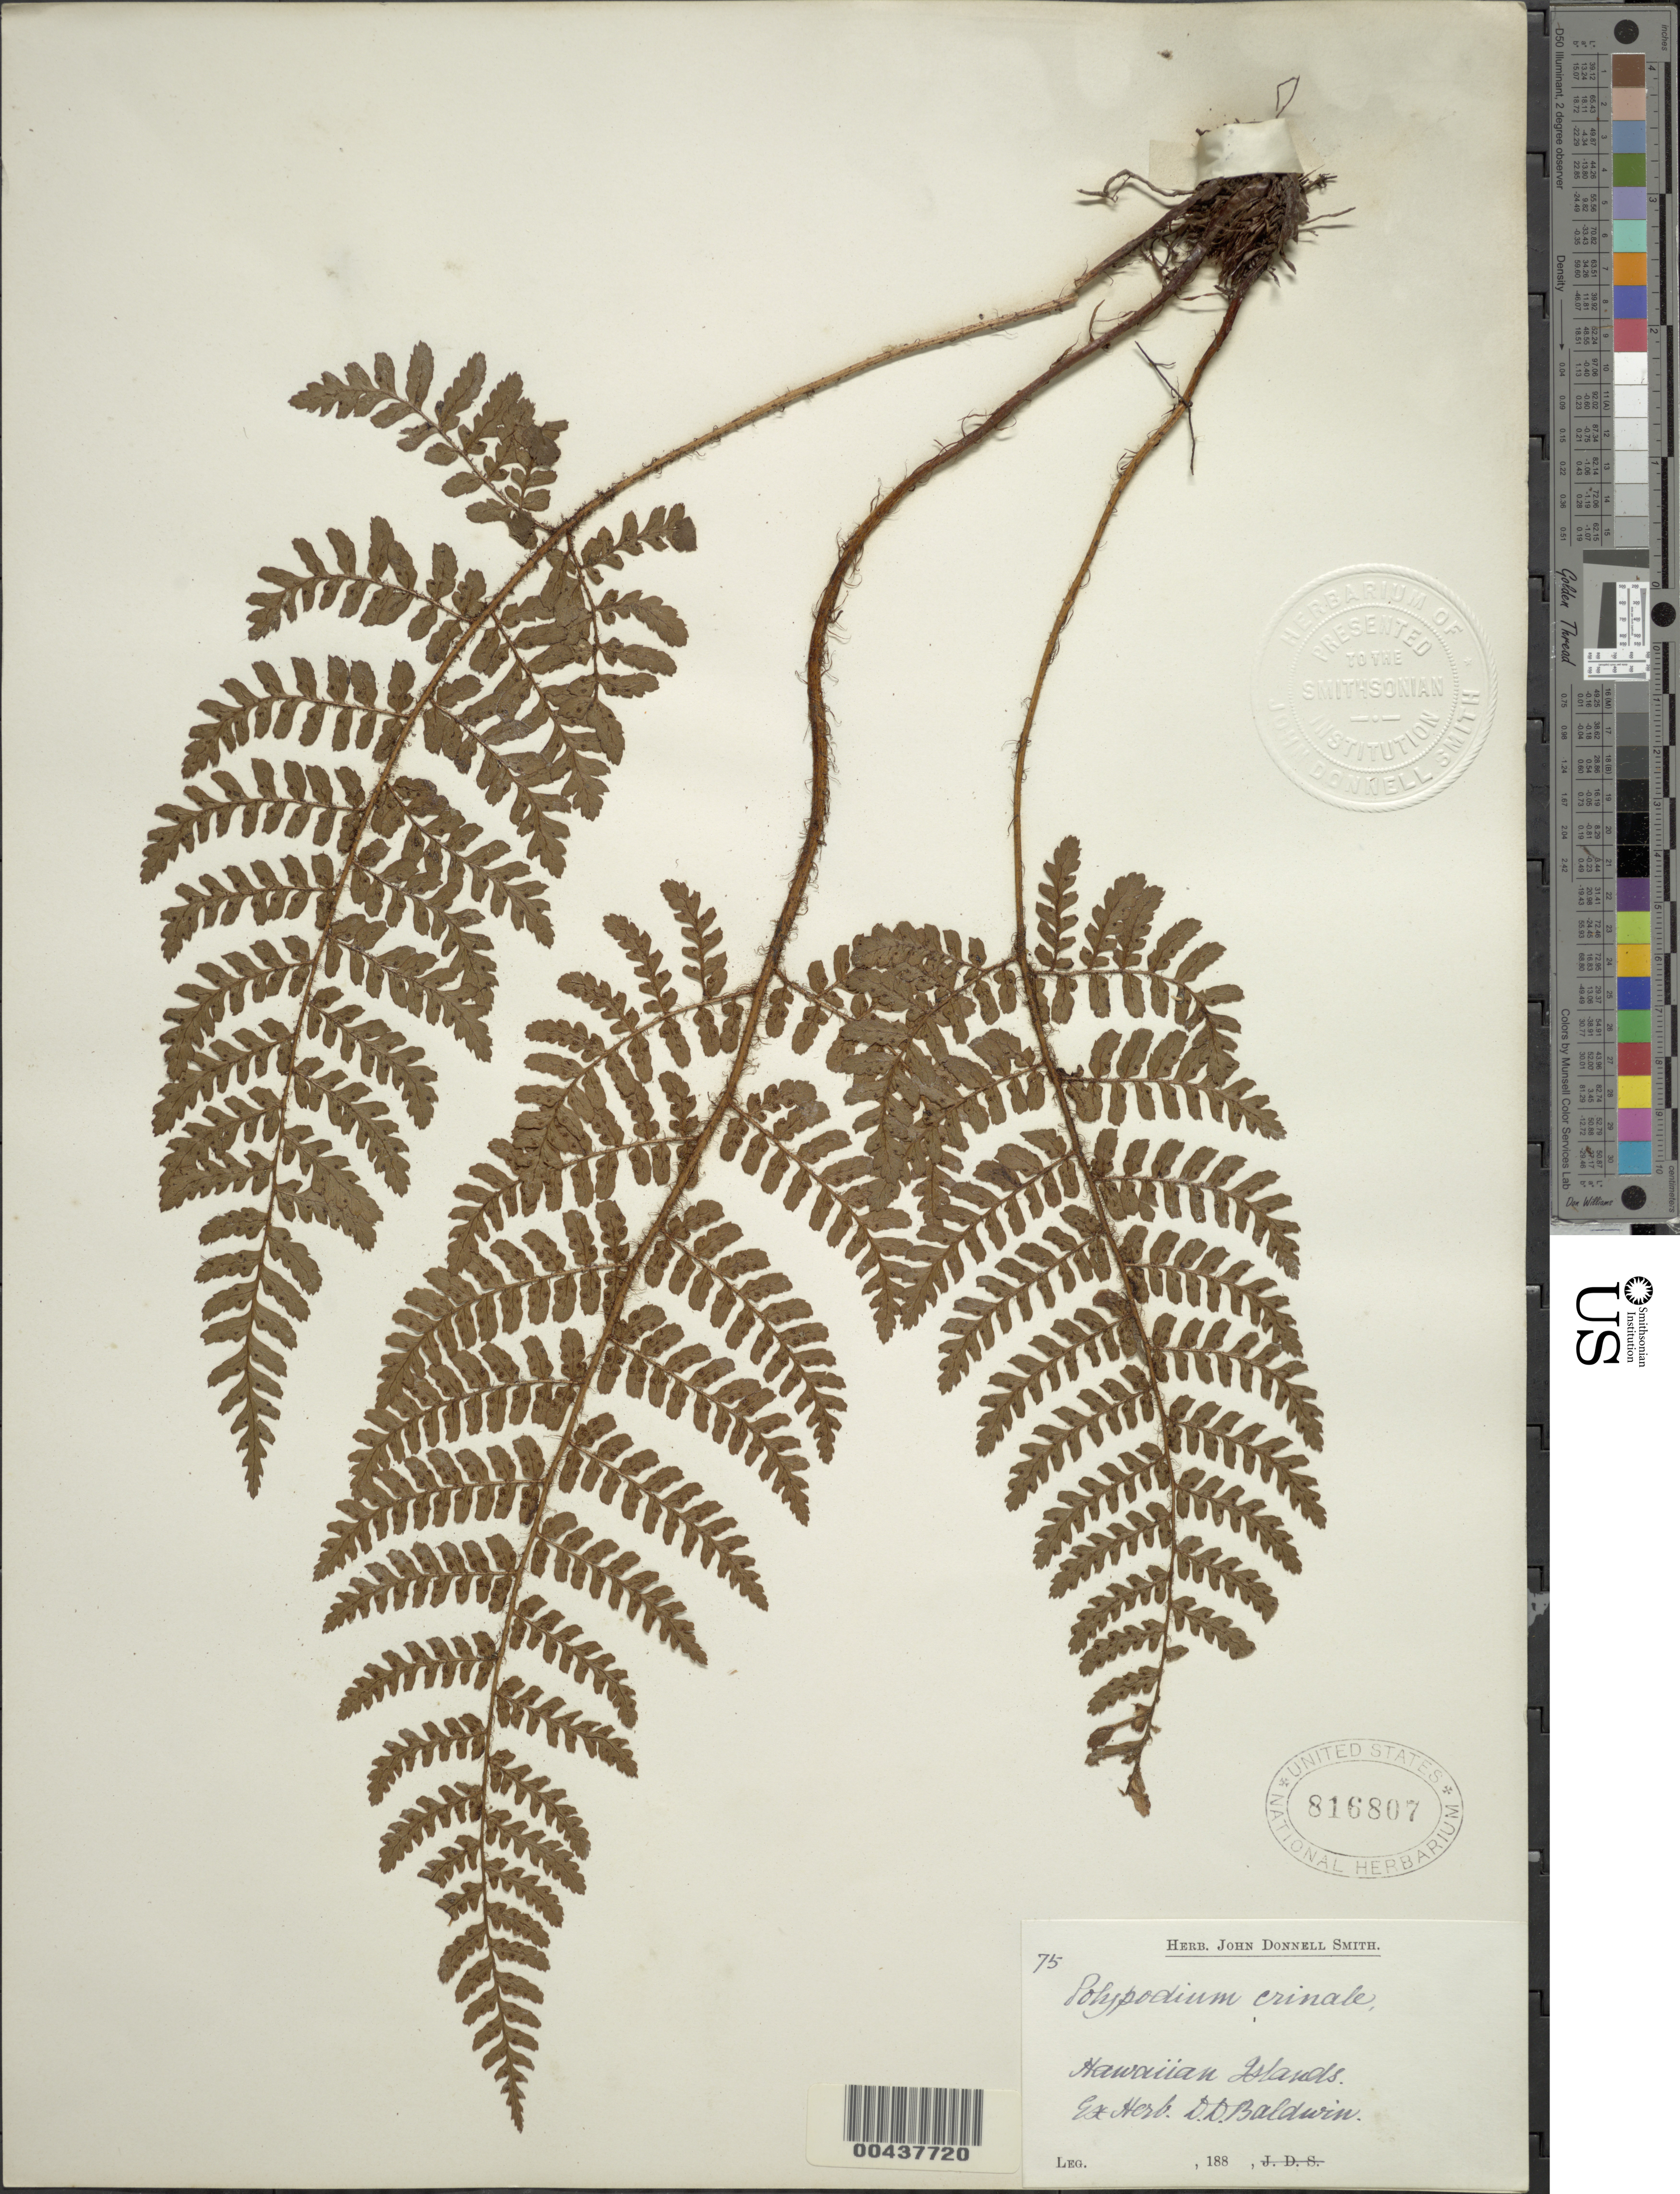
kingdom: Plantae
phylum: Tracheophyta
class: Polypodiopsida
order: Polypodiales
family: Dryopteridaceae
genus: Dryopteris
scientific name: Dryopteris crinalis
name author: C. Chr.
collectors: D. Baldwin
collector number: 75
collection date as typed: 188-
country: United States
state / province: Hawaii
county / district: Hawaii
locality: Hawaiian Islands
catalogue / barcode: US 816807